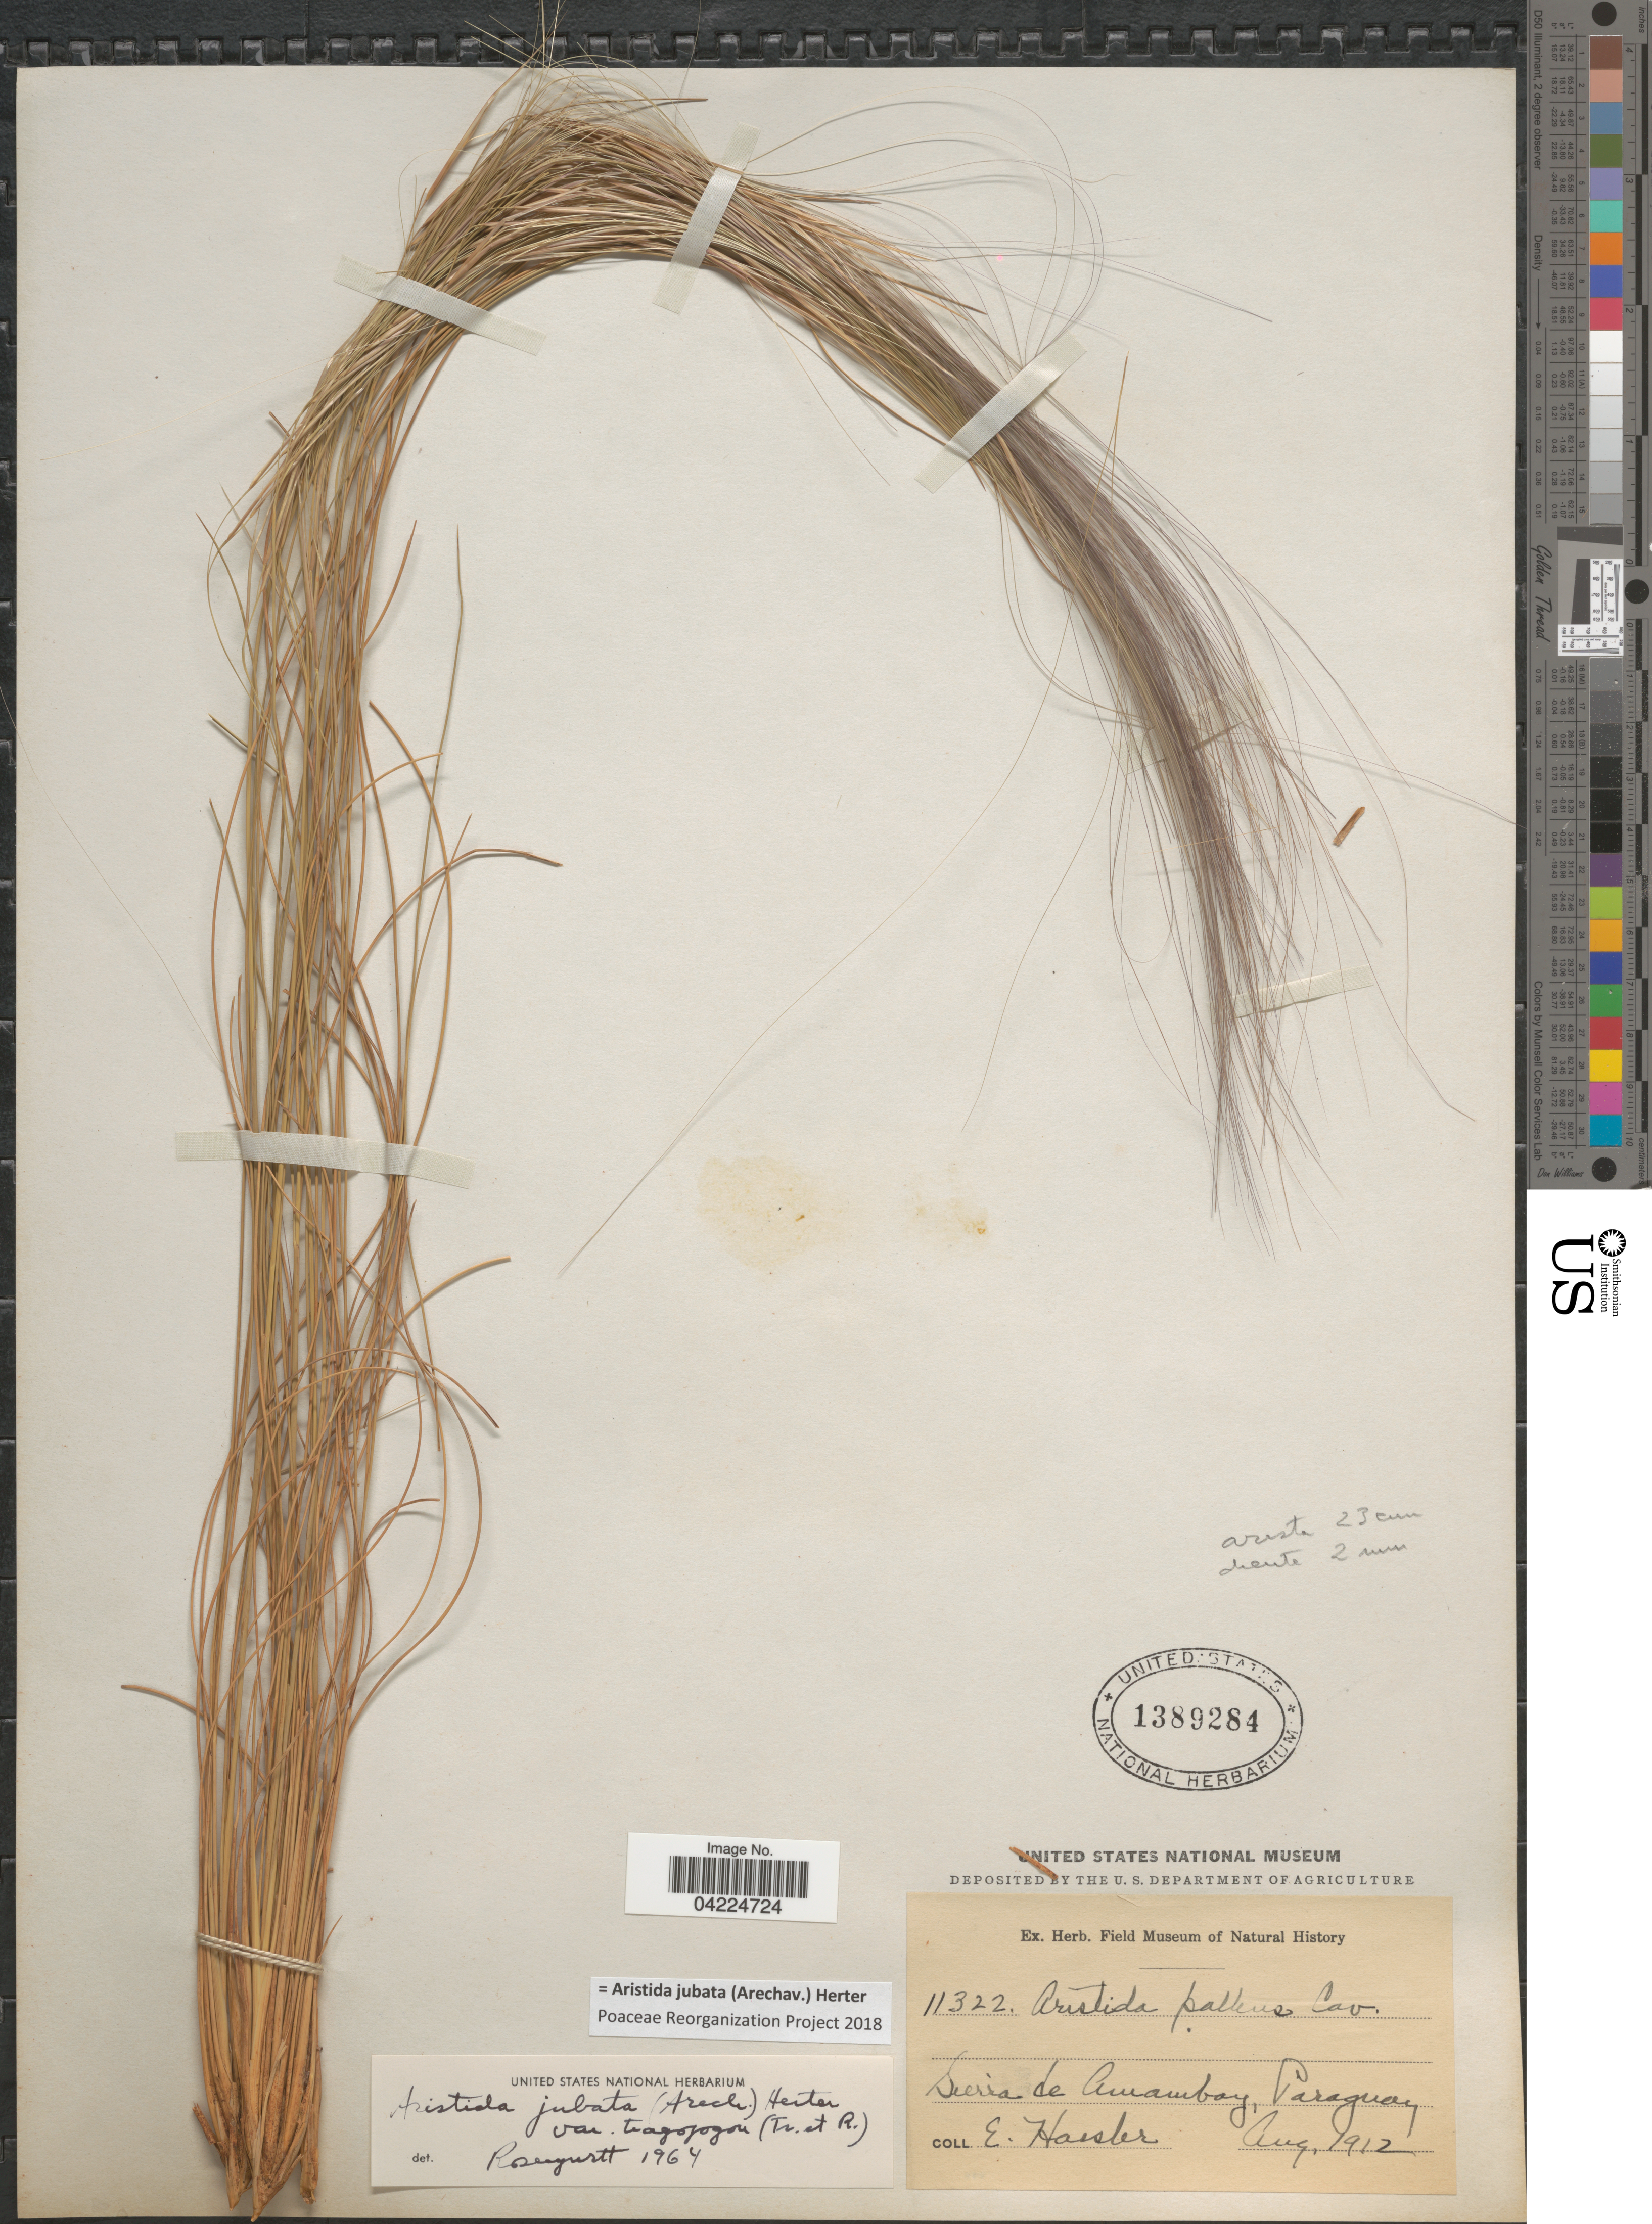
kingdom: Plantae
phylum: Tracheophyta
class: Liliopsida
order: Poales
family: Poaceae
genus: Aristida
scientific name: Aristida jubata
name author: (Arechav.) Herter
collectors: E. Hassler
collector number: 11322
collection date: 1912-08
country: Paraguay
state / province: Amambay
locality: Sierra de Amambay.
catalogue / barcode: US 1389284